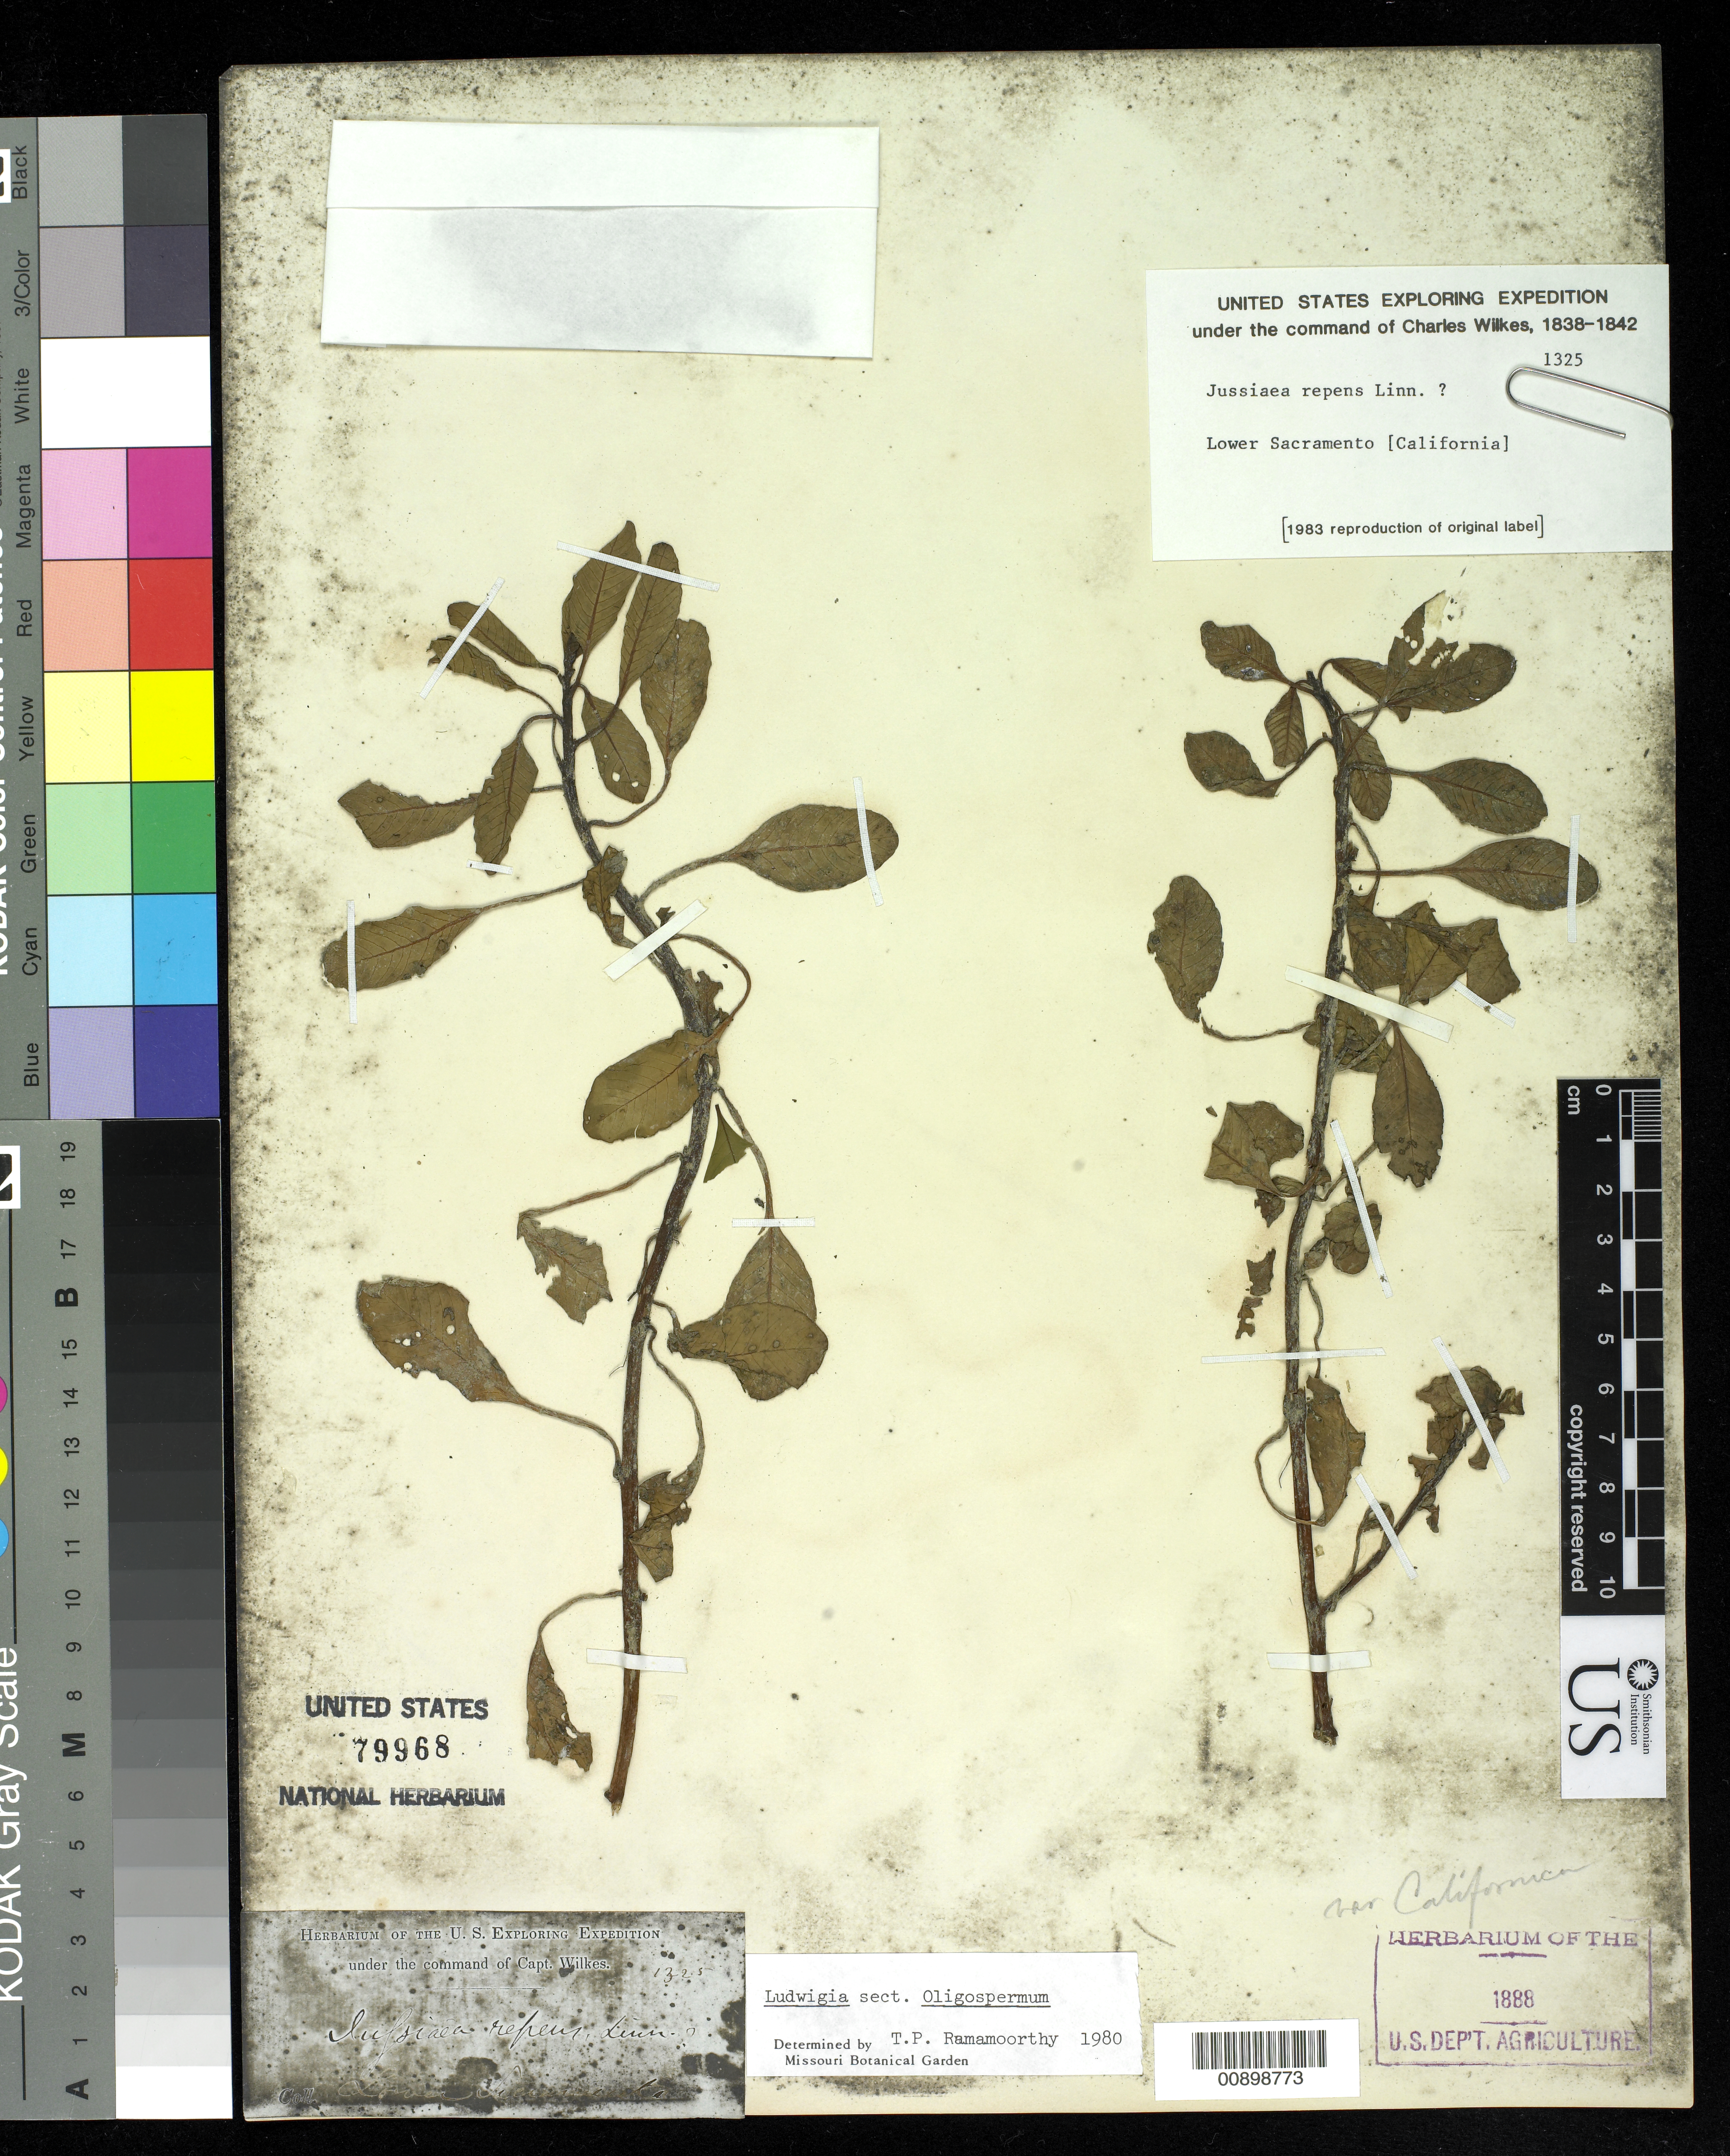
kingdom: Plantae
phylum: Tracheophyta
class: Magnoliopsida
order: Myrtales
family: Onagraceae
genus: Ludwigia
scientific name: Ludwigia peploides subsp. peploides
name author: (Kunth) P.H. Raven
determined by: Wagner, W. L., (BOT), Smithsonian Institution - National Museum of Natural History (UNITED STATES)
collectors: Wilkes Explor. Exped.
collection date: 1838/1842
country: United States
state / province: California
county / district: Sacramento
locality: Lower Sacramento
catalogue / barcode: US 79968